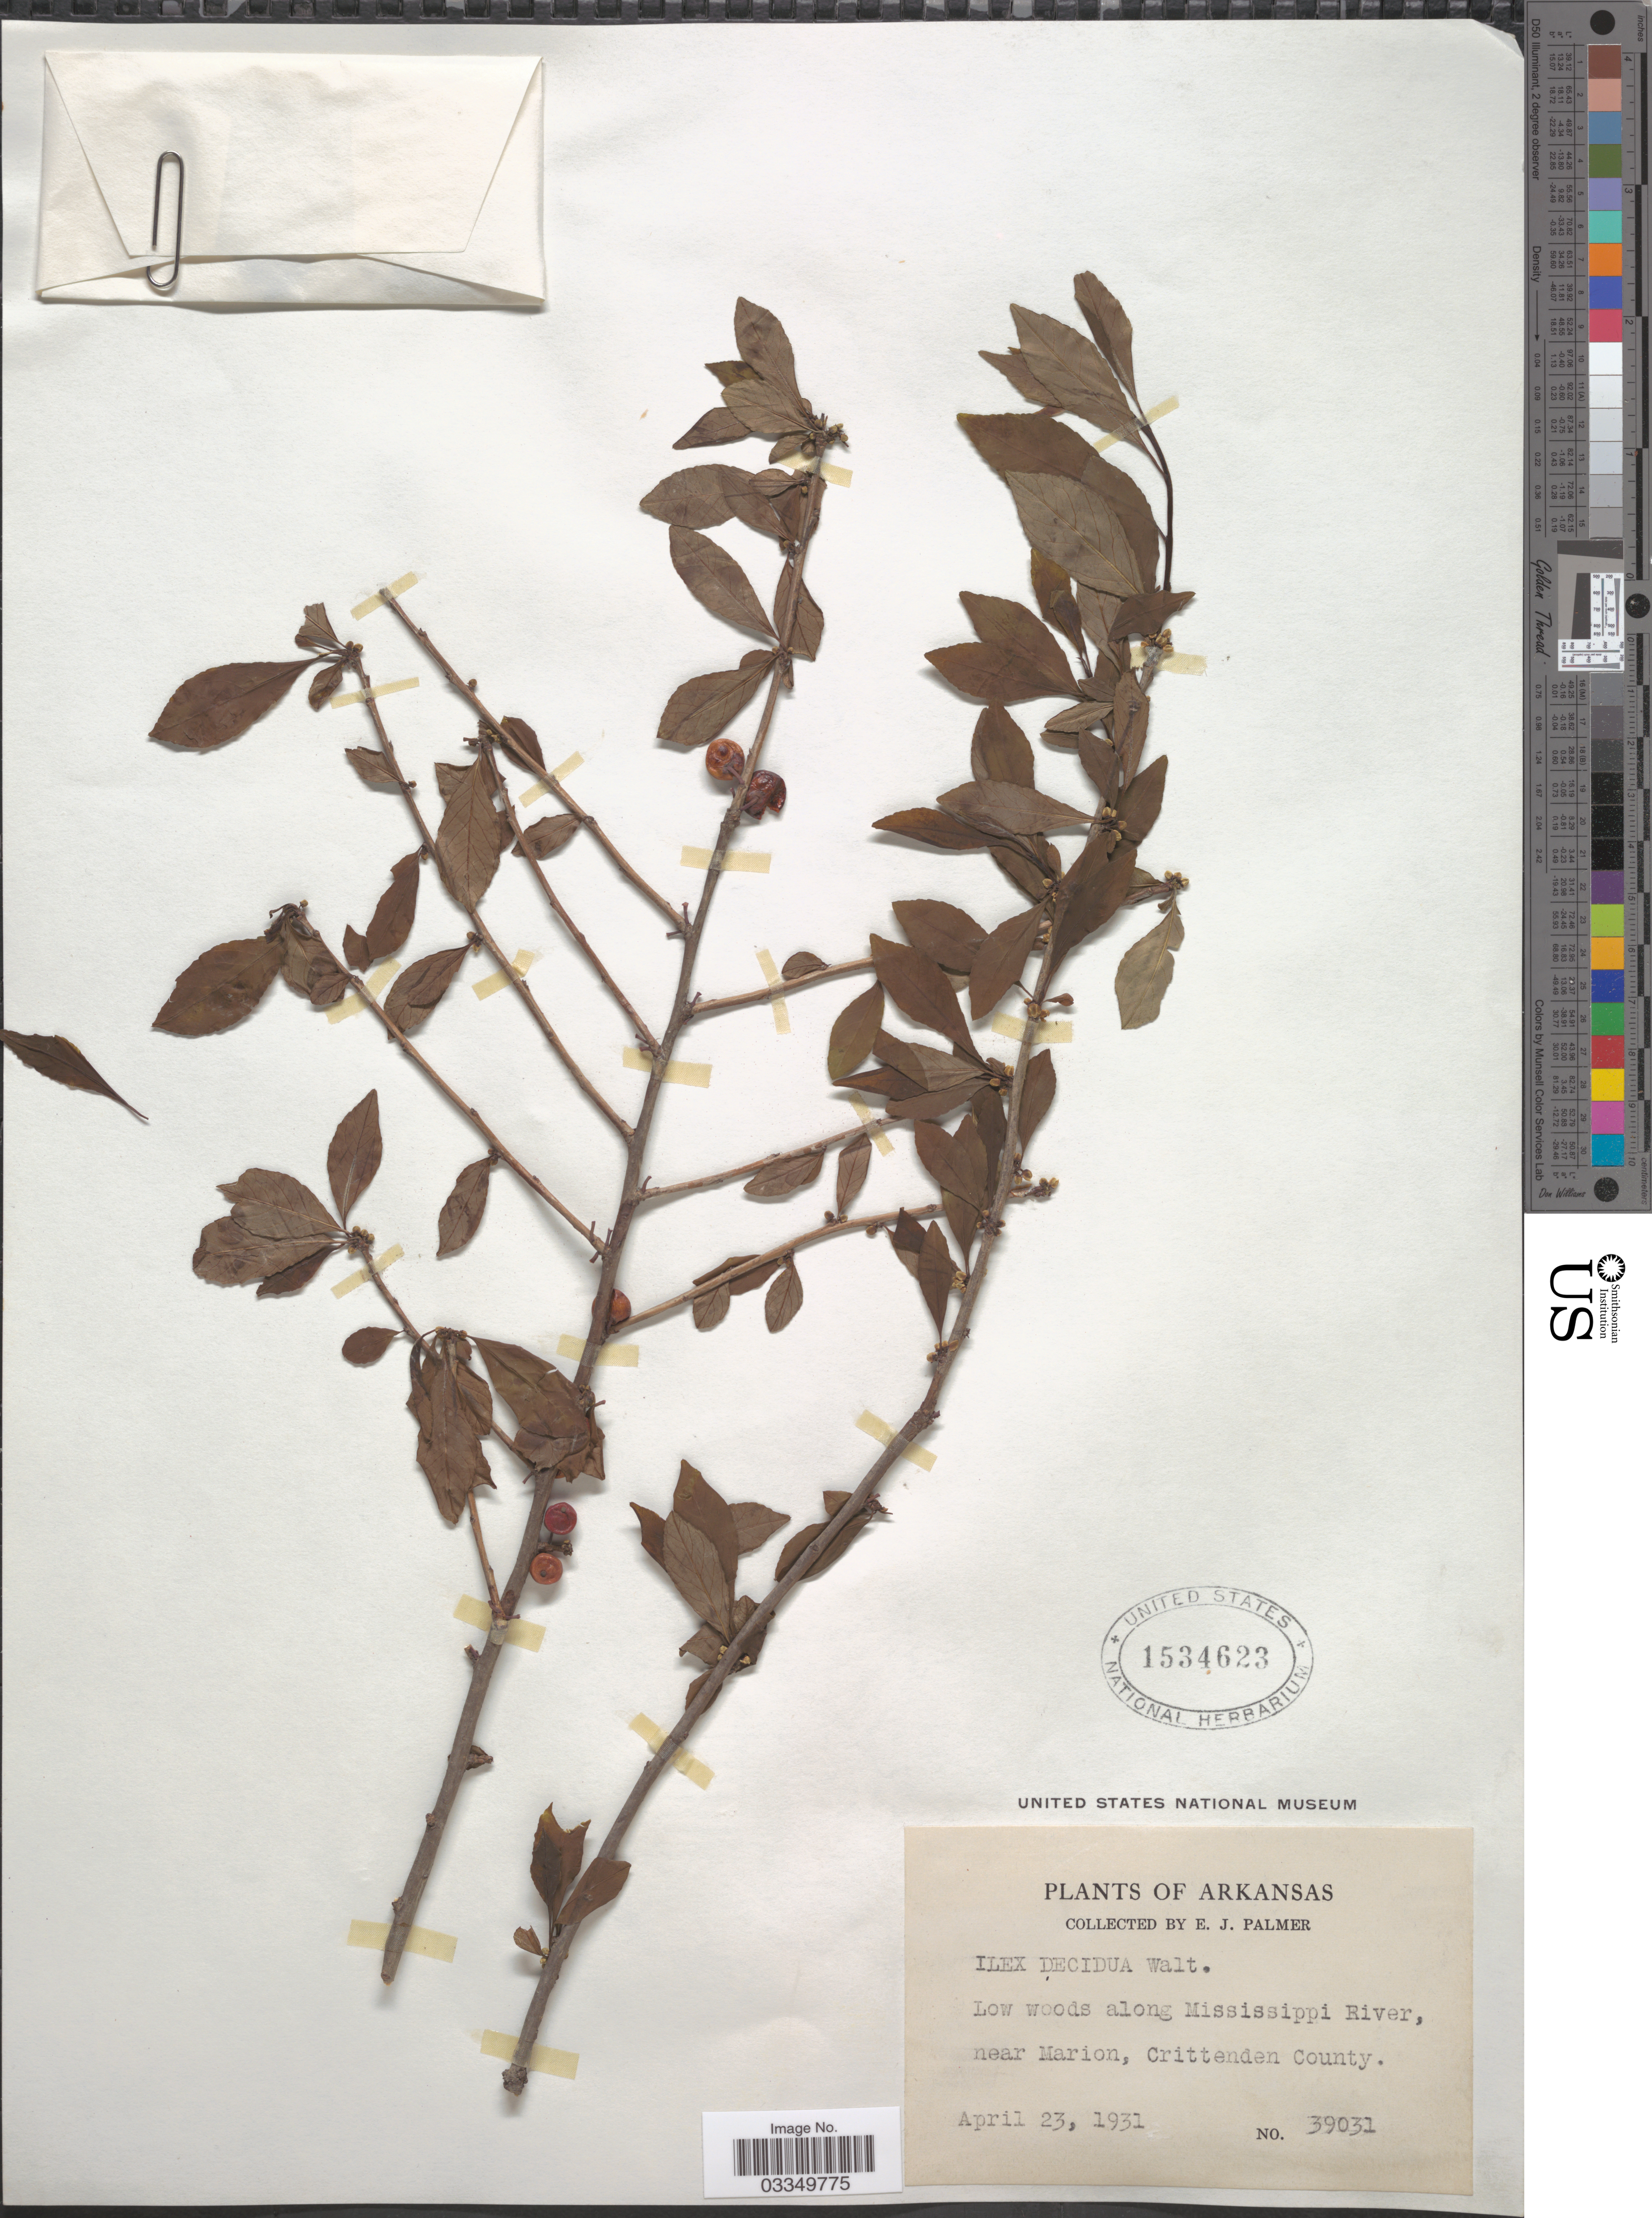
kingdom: Plantae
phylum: Tracheophyta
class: Magnoliopsida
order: Aquifoliales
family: Aquifoliaceae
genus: Ilex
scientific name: Ilex decidua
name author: Walter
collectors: E. J. Palmer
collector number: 39031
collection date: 1931-04-23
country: United States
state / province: Arkansas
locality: Along Mississippi River, near Marion, Crittenden County.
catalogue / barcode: US 1534623